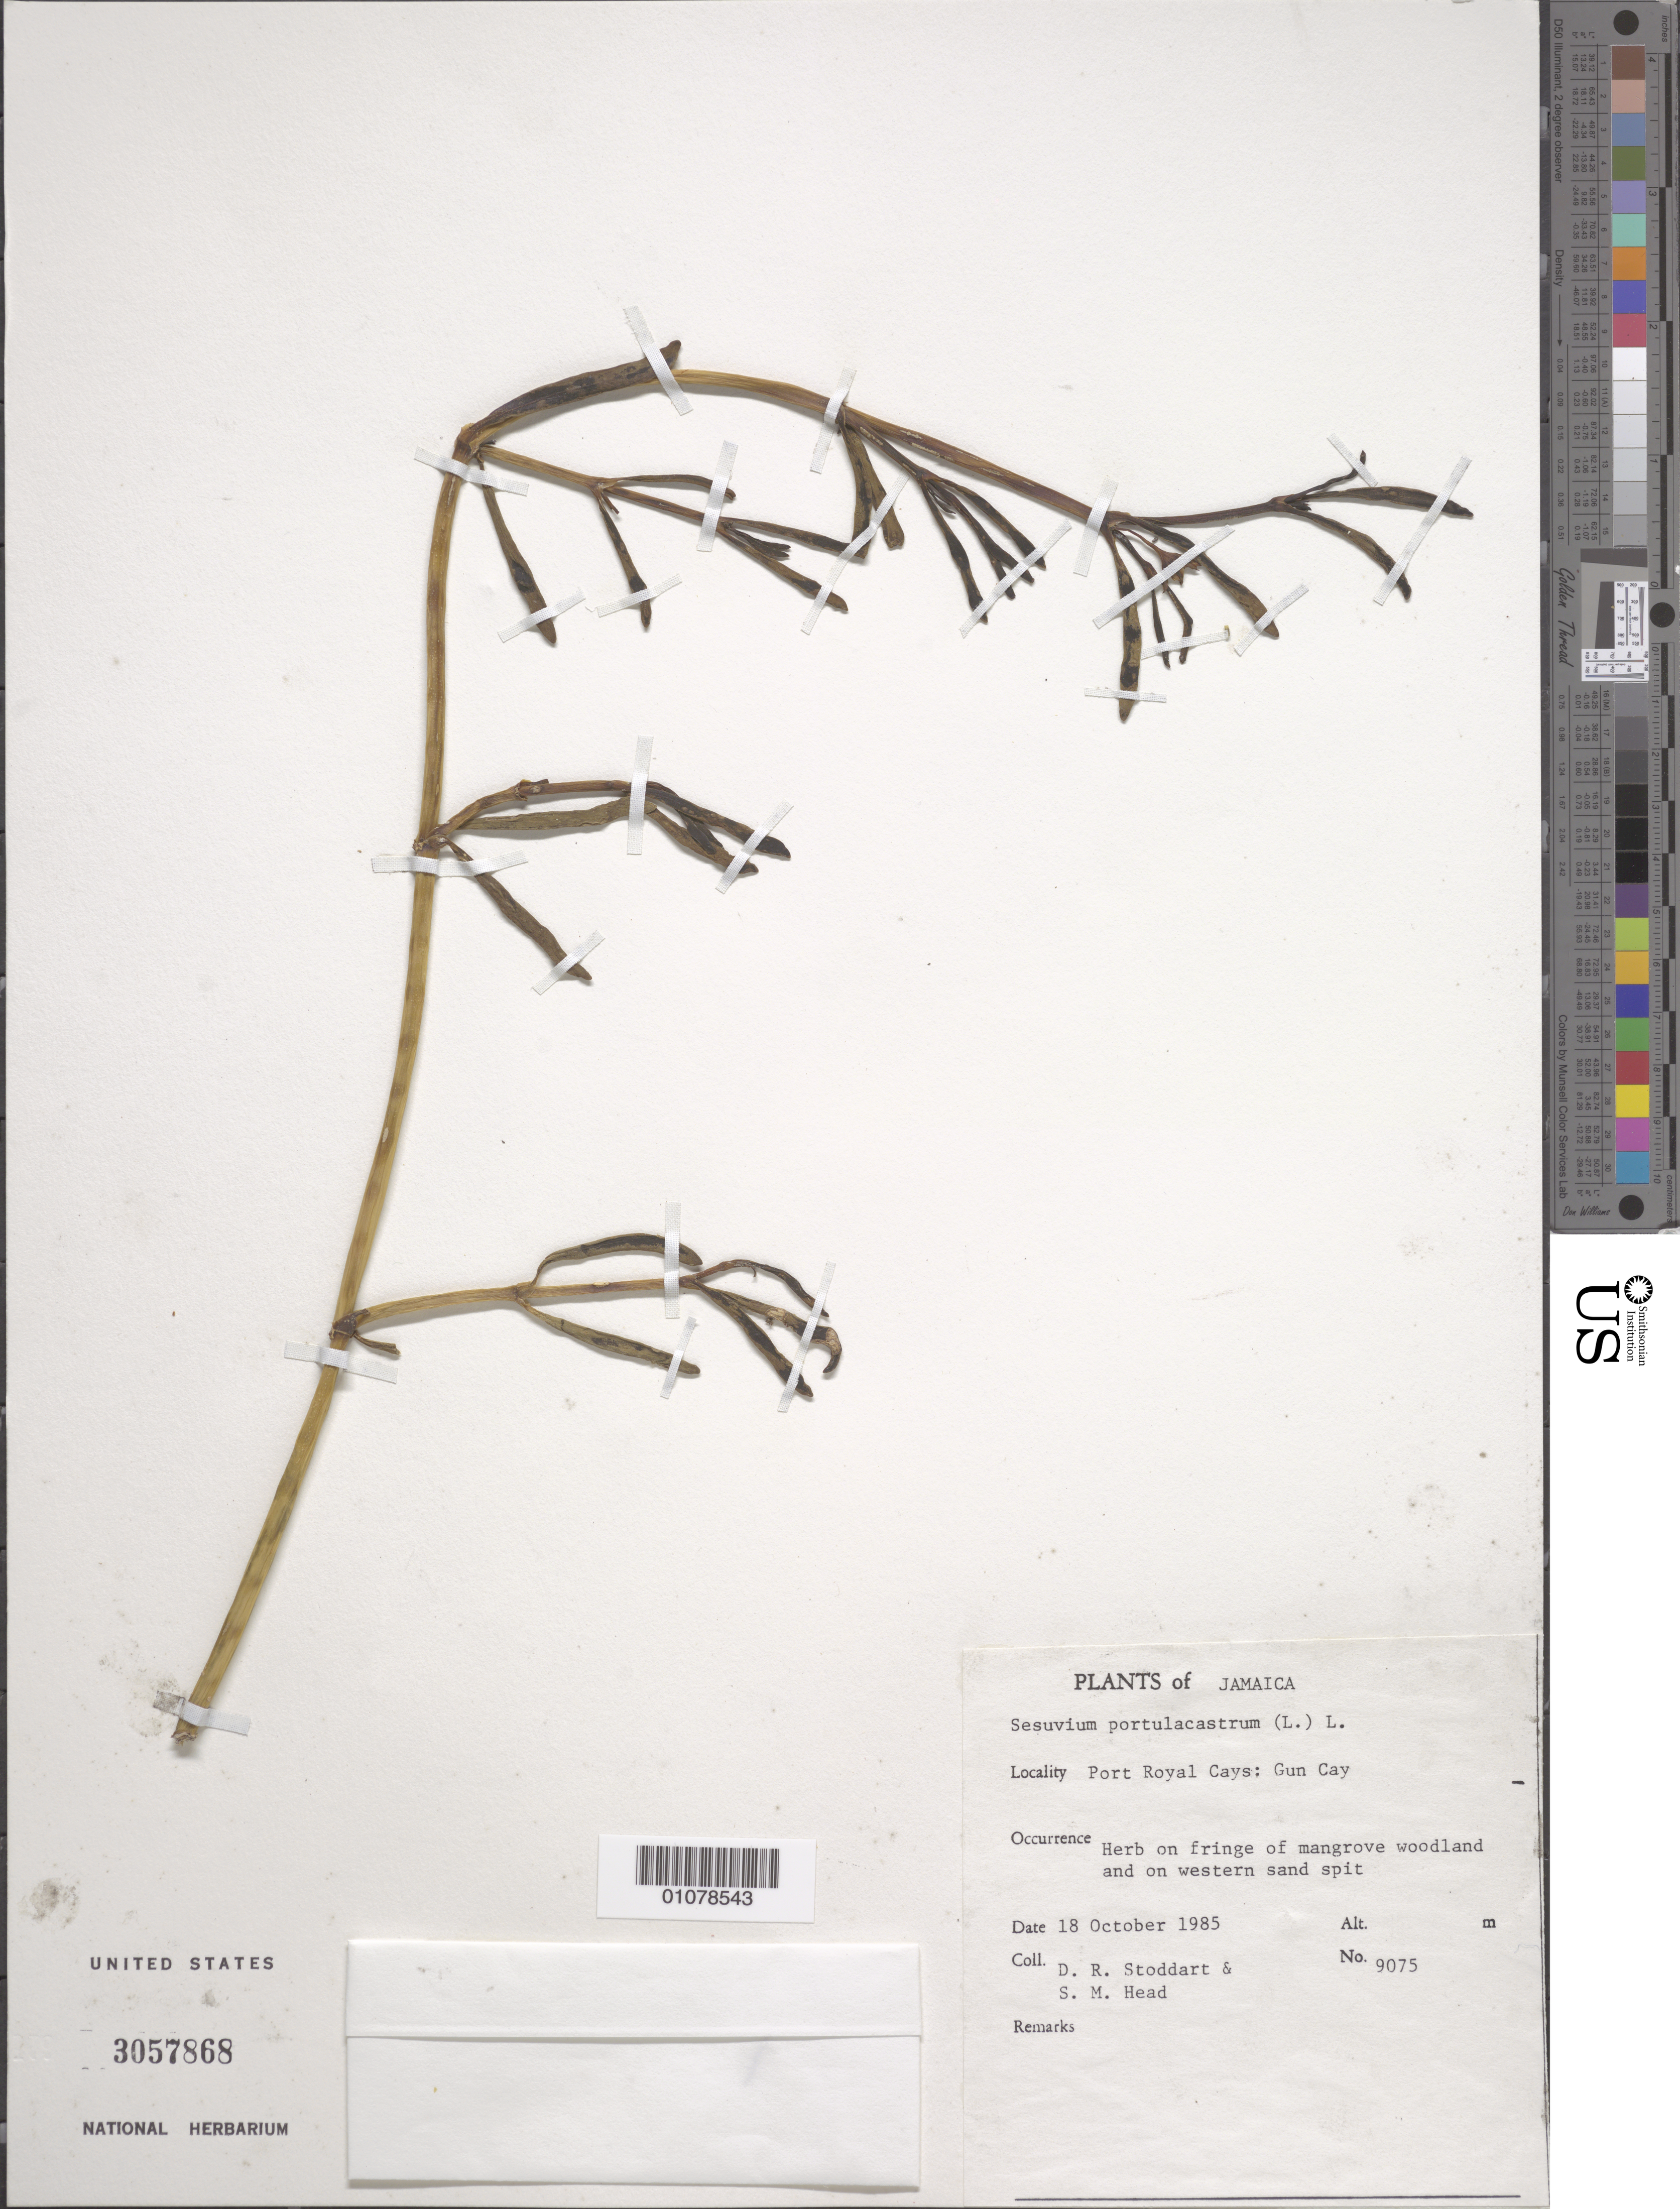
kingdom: Plantae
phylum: Tracheophyta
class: Magnoliopsida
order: Caryophyllales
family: Aizoaceae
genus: Sesuvium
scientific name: Sesuvium portulacastrum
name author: (L.) L.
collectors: D. R. Stoddart & S. Head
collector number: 9075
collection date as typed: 18 Oct 1985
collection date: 1985-10-18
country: Jamaica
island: Jamaica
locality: Port Royal Cays: Gun Cay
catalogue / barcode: US 3057898